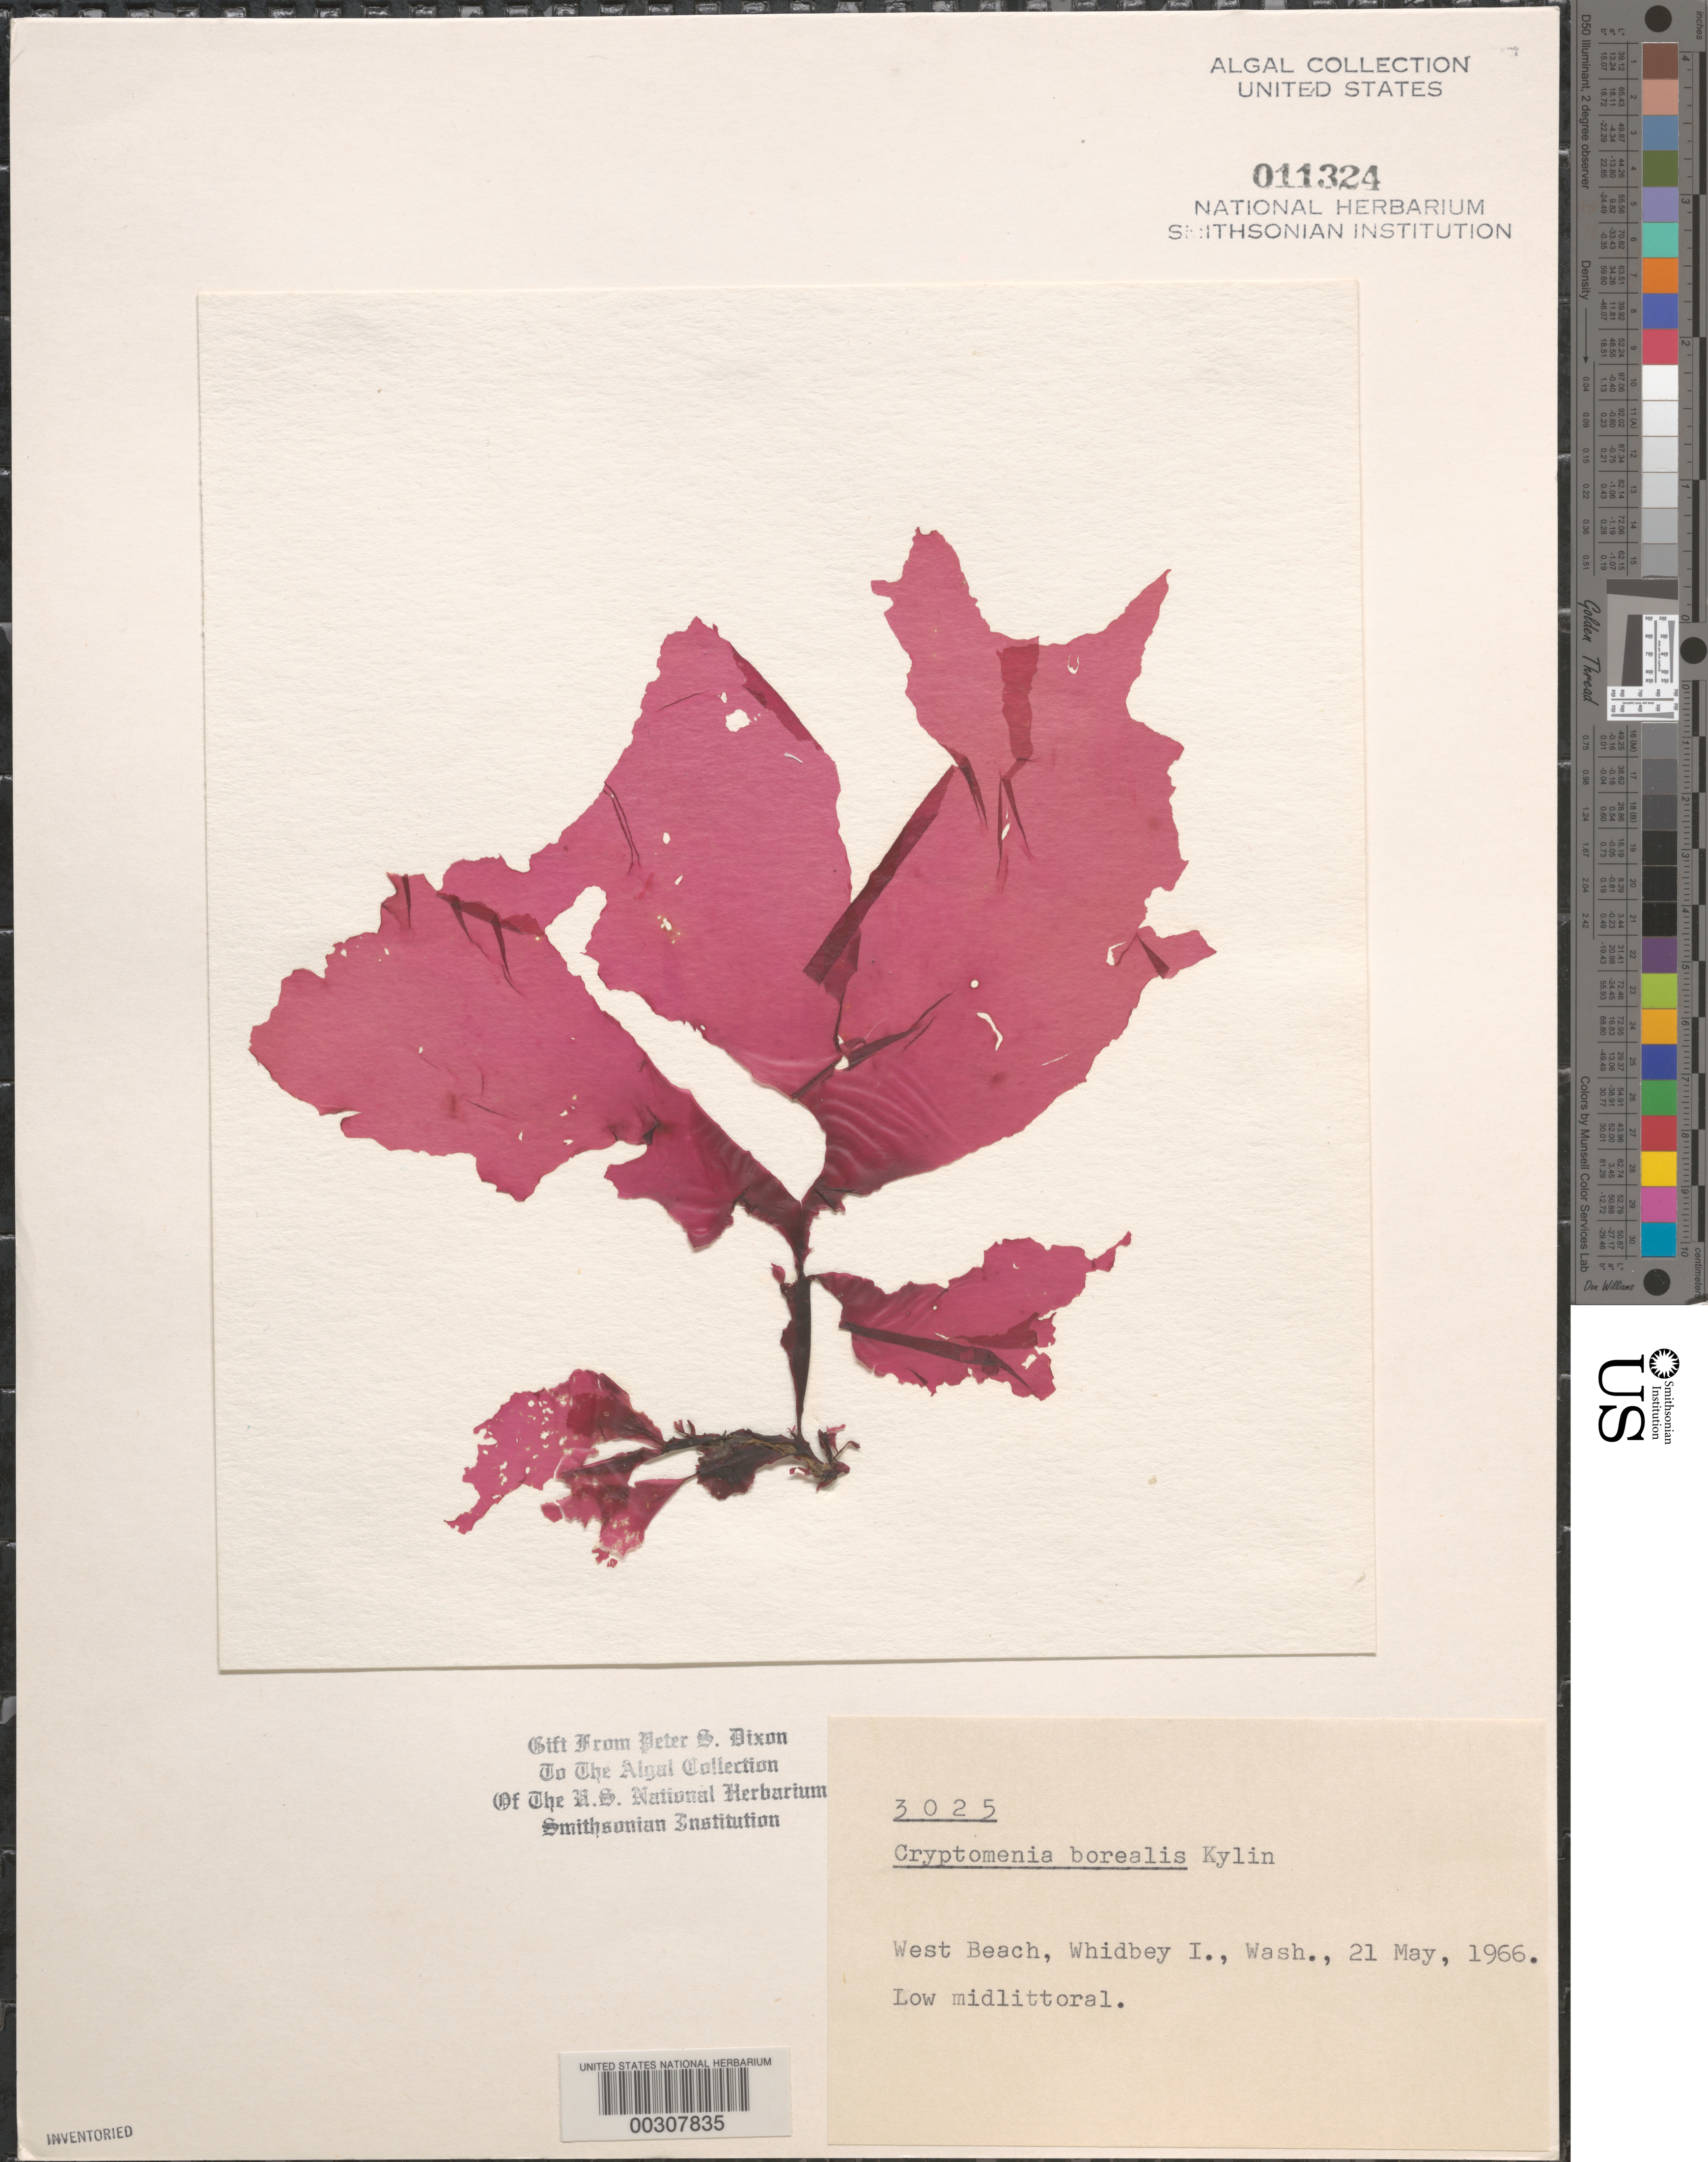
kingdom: Plantae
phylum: Rhodophyta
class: Florideophyceae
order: Halymeniales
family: Halymeniaceae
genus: Cryptonemia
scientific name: Cryptonemia borealis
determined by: Dixon, P. S.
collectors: P. S. Dixon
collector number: PSD 3025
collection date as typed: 21 May 1966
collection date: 1966-05-21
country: United States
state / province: Washington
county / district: Island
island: Whidbey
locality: West Beach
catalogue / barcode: US 11324